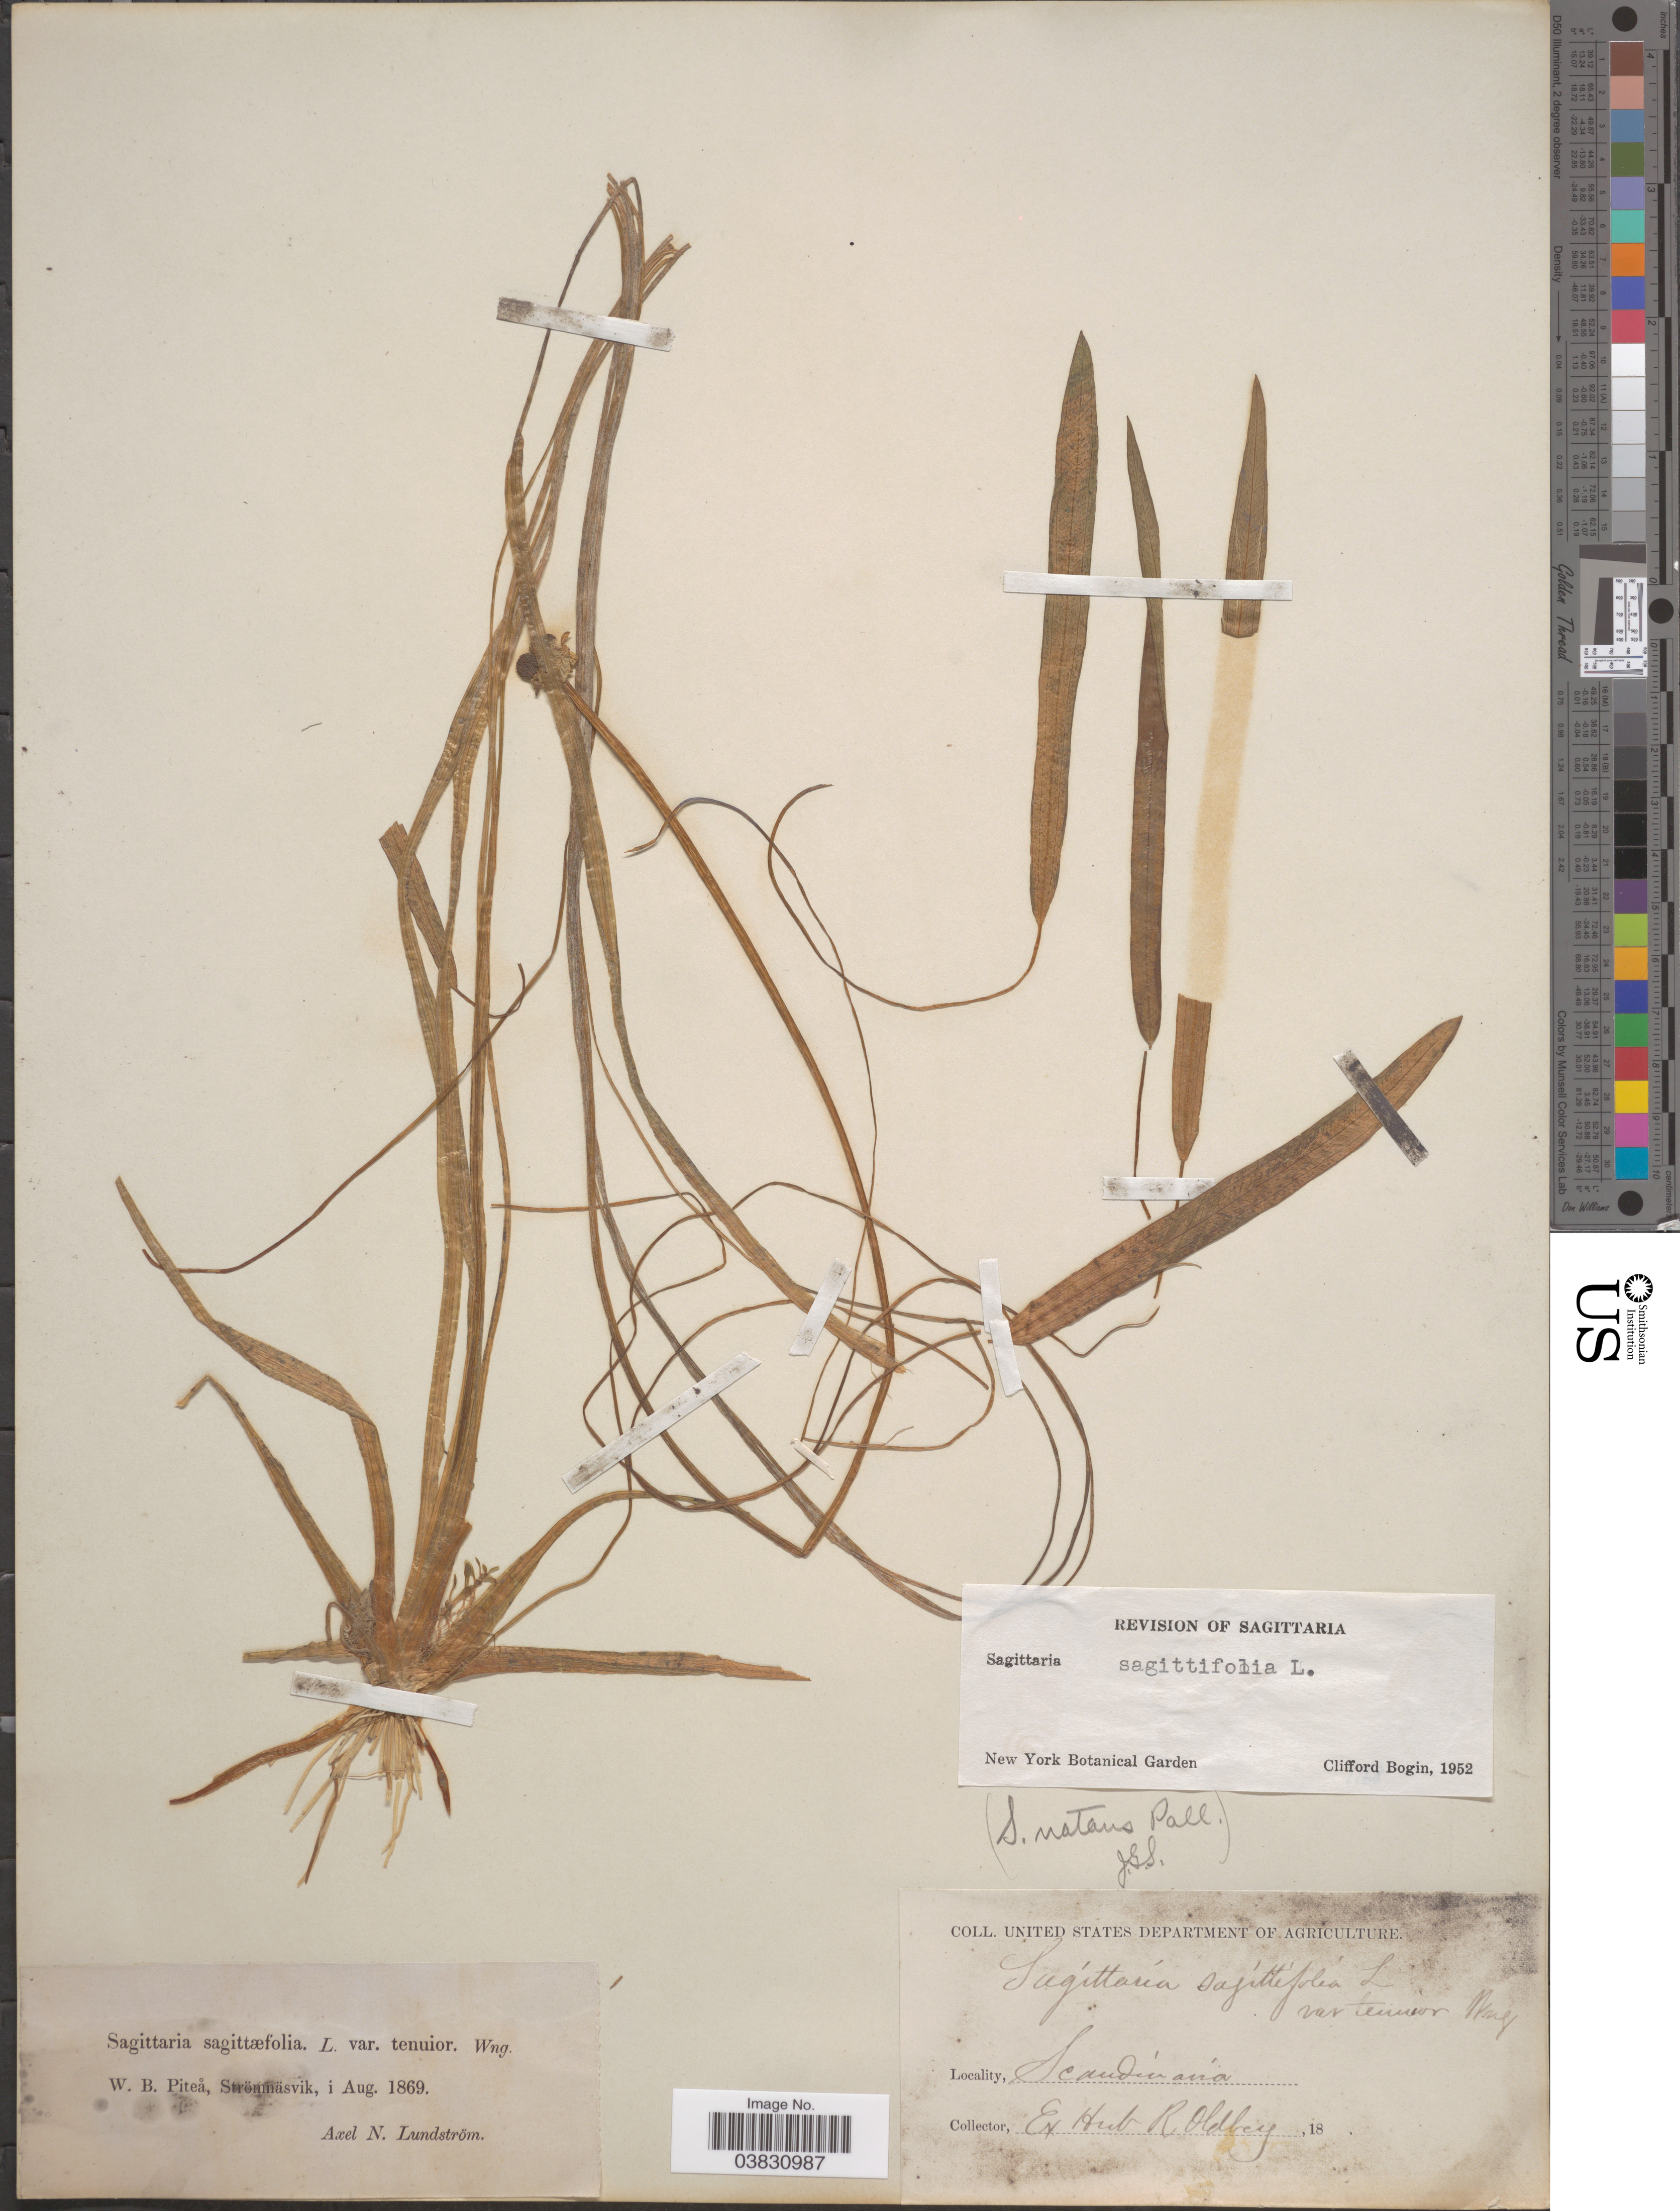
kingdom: Plantae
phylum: Tracheophyta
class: Liliopsida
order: Alismatales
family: Alismataceae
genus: Sagittaria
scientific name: Sagittaria natans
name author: Pall.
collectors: ex herb. R. Oldberg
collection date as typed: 18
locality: Scandinavia.